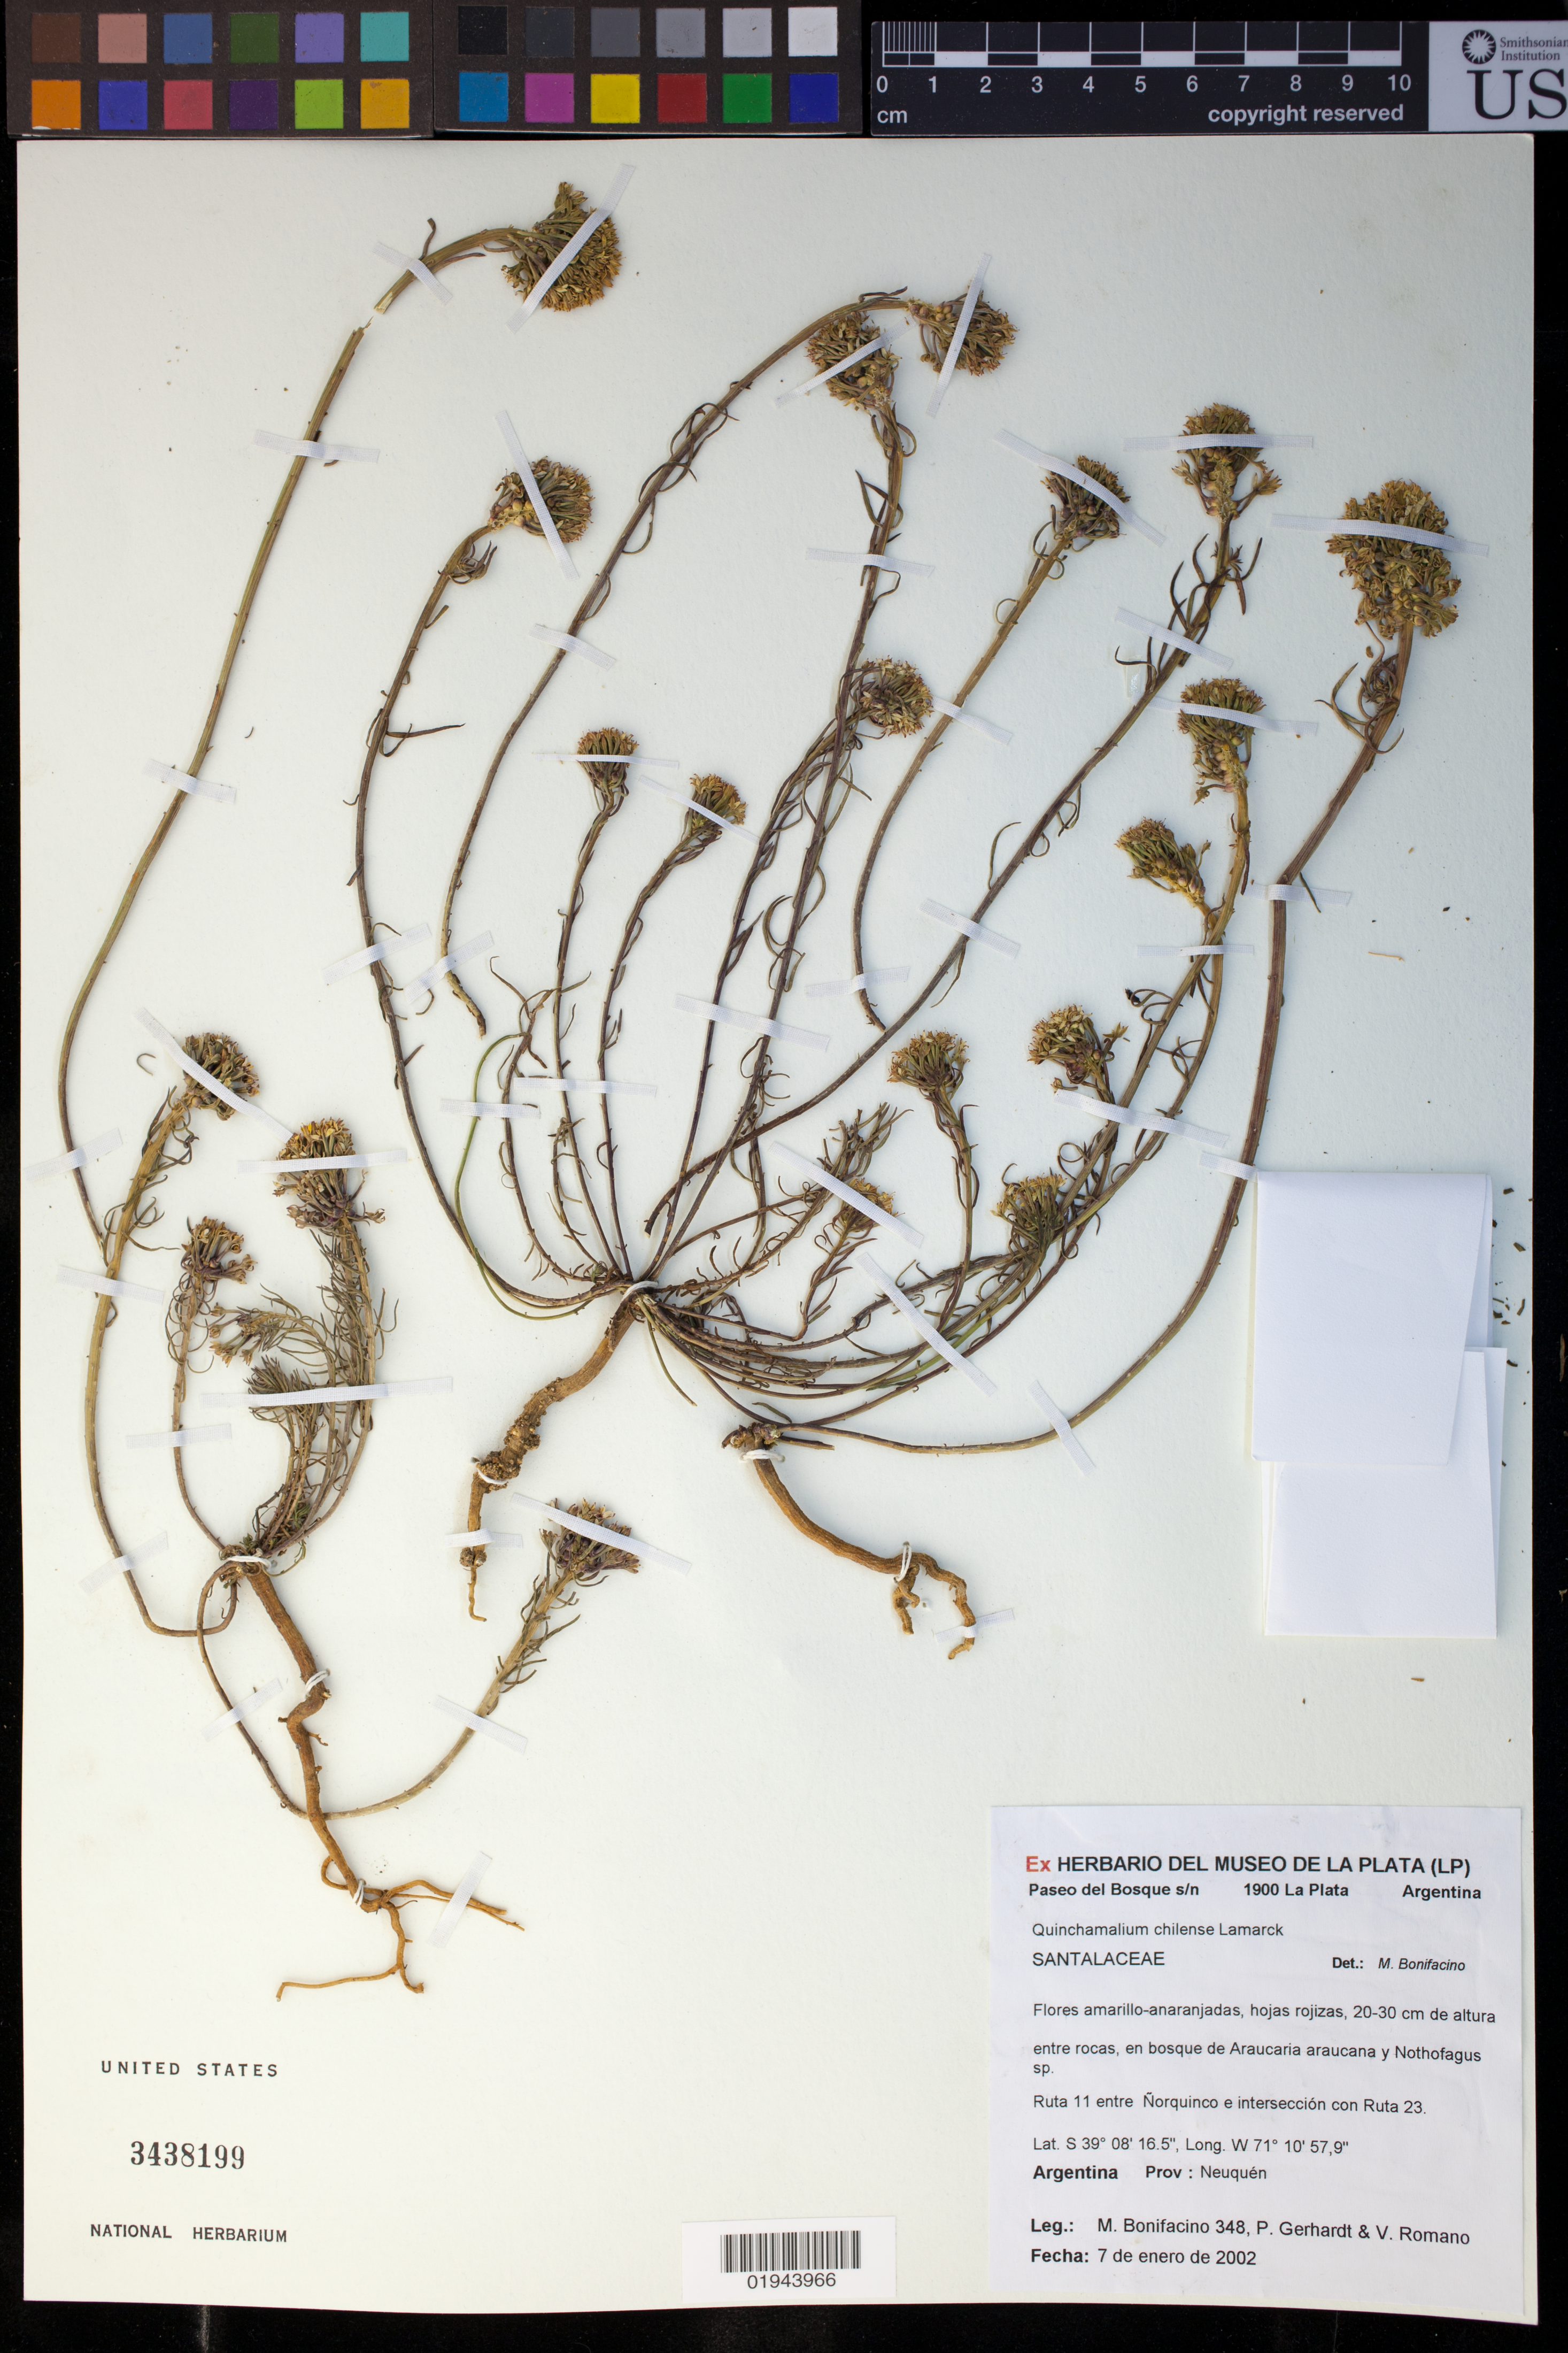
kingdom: Plantae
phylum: Tracheophyta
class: Magnoliopsida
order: Santalales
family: Schoepfiaceae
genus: Quinchamalium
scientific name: Quinchamalium chilense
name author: Molina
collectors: M. Bonifacino, P. Gerhardt & V. Romano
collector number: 0348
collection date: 2002-01-07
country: Argentina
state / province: Neuquen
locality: Ruta 11 entre Norquinco e interseccion con Ruta 23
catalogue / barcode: US 3438199